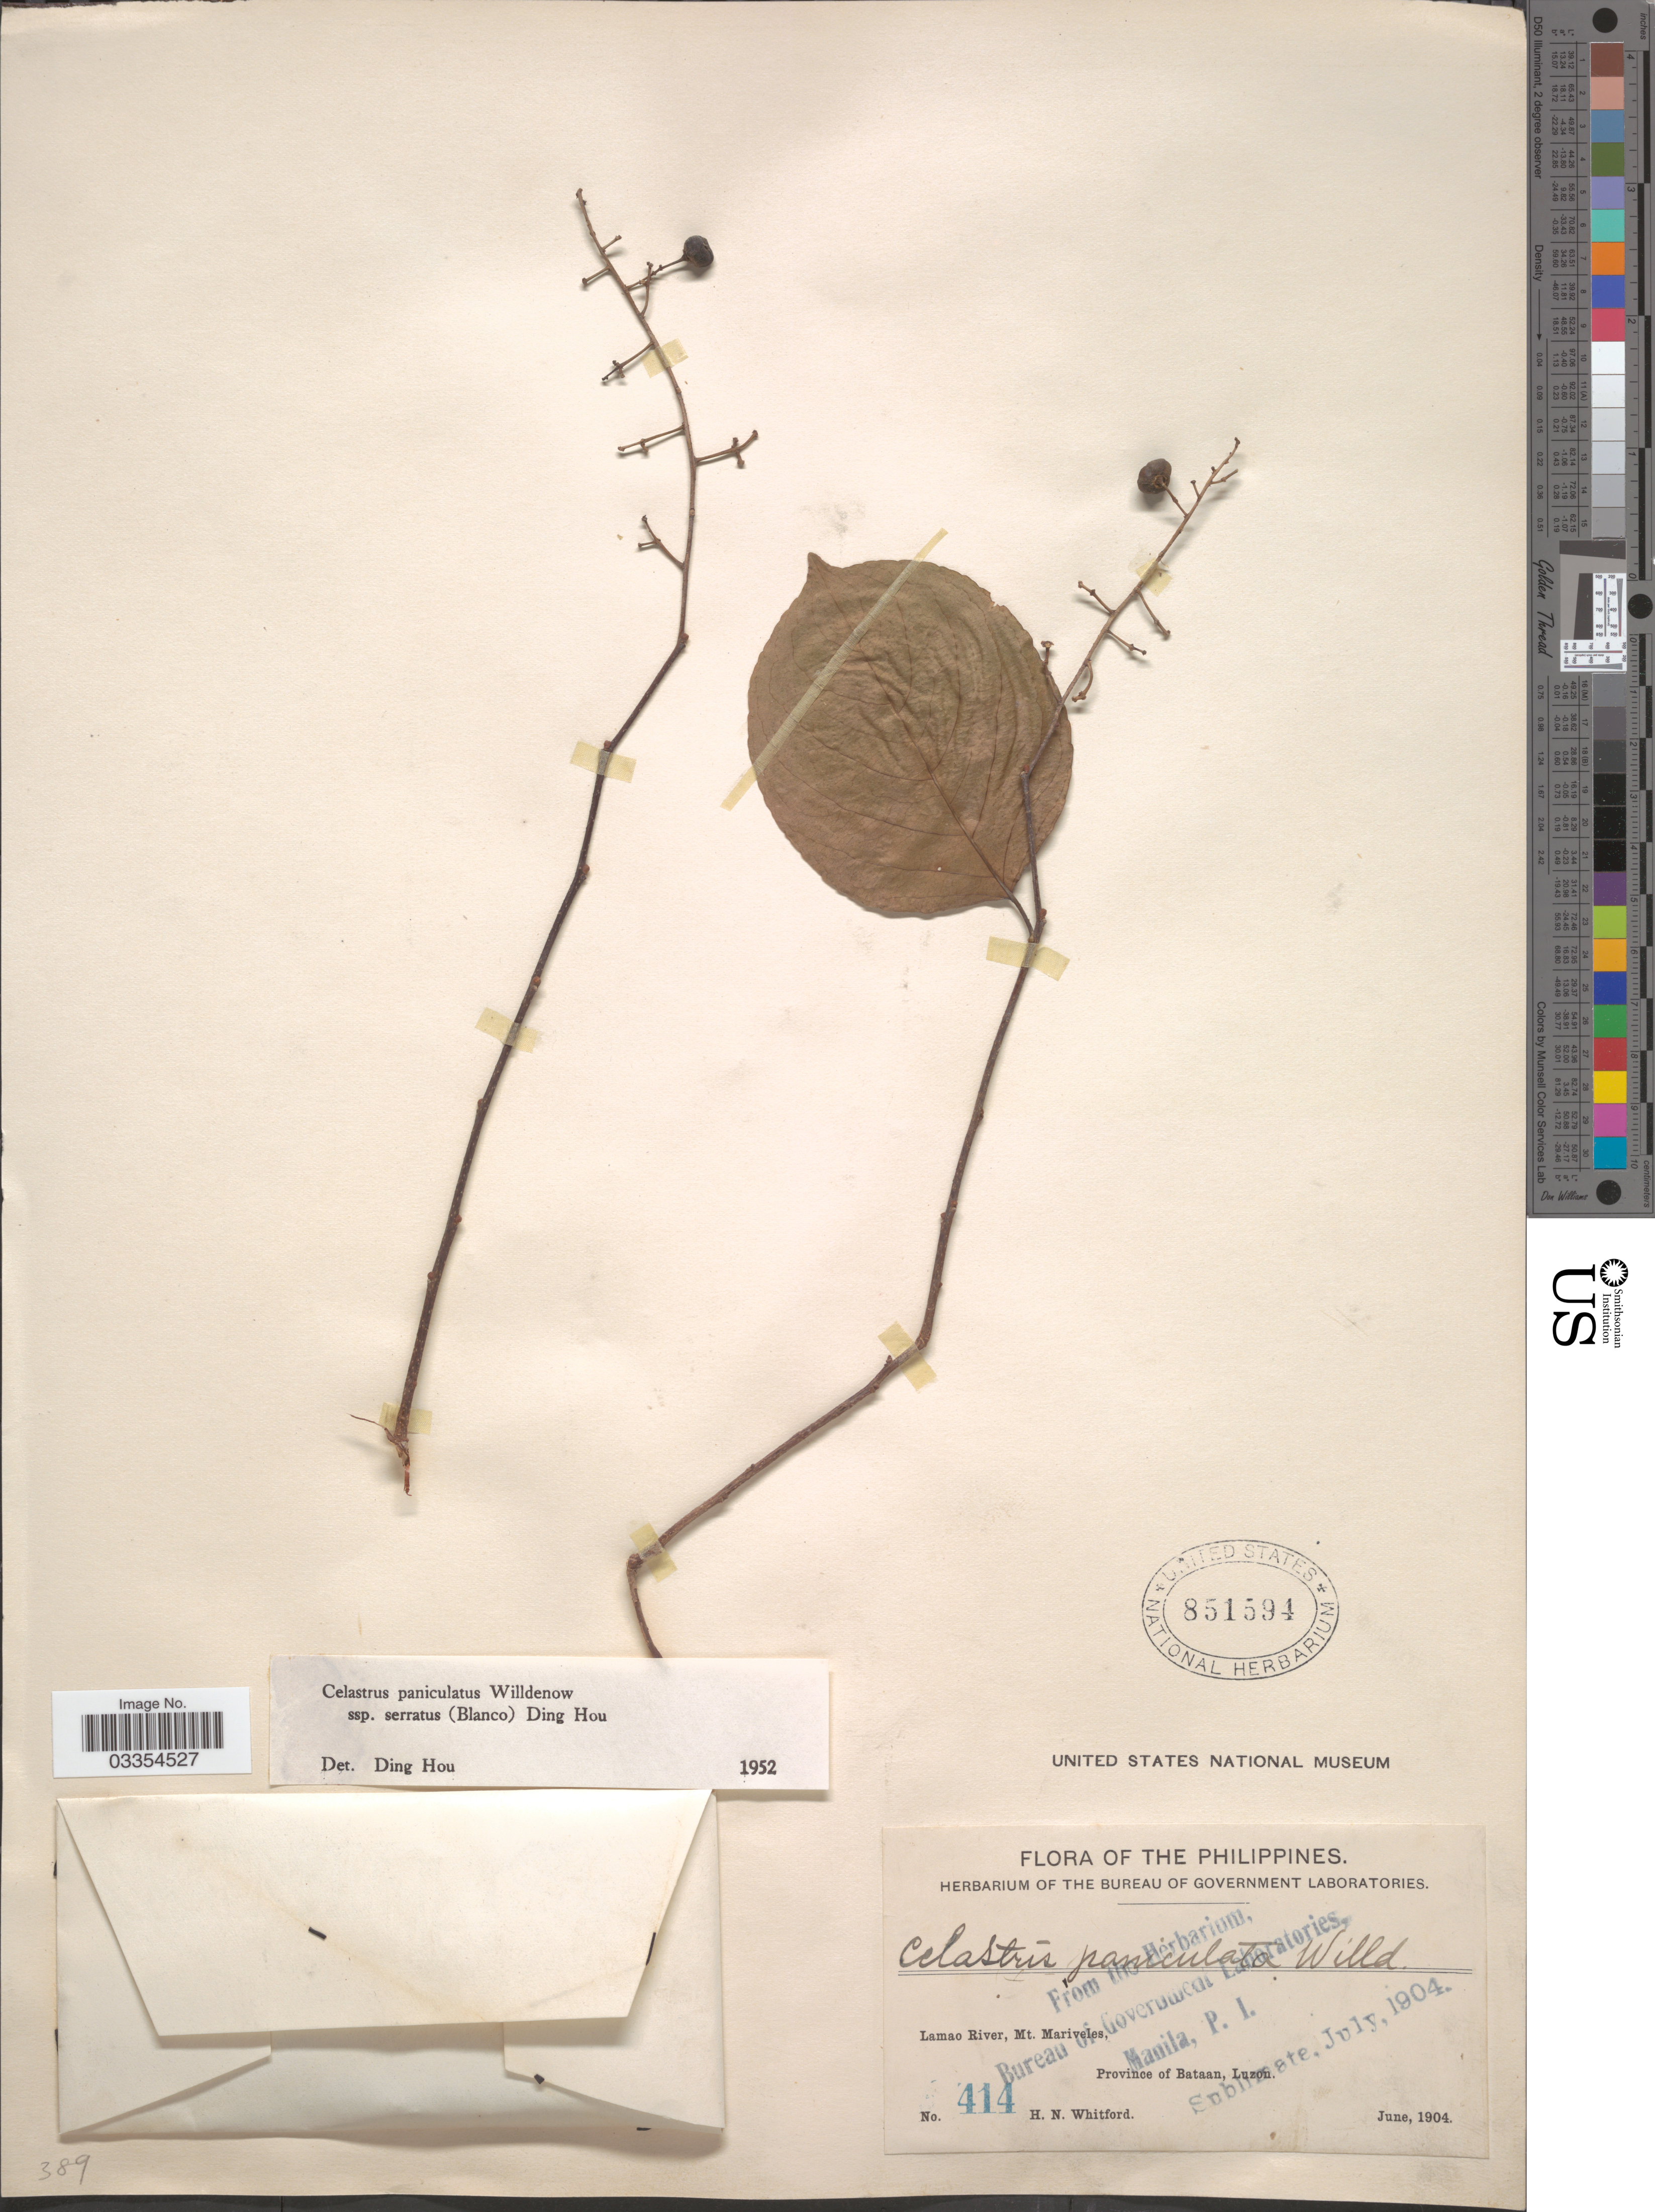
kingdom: Plantae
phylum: Tracheophyta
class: Magnoliopsida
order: Celastrales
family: Celastraceae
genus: Celastrus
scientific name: Celastrus paniculatus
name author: Willd.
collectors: H. N. Whitford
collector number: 414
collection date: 1904-06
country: Philippines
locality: Lamao River, Mt. Mariveles, Province of Bataan, Luzon.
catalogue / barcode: US 851594